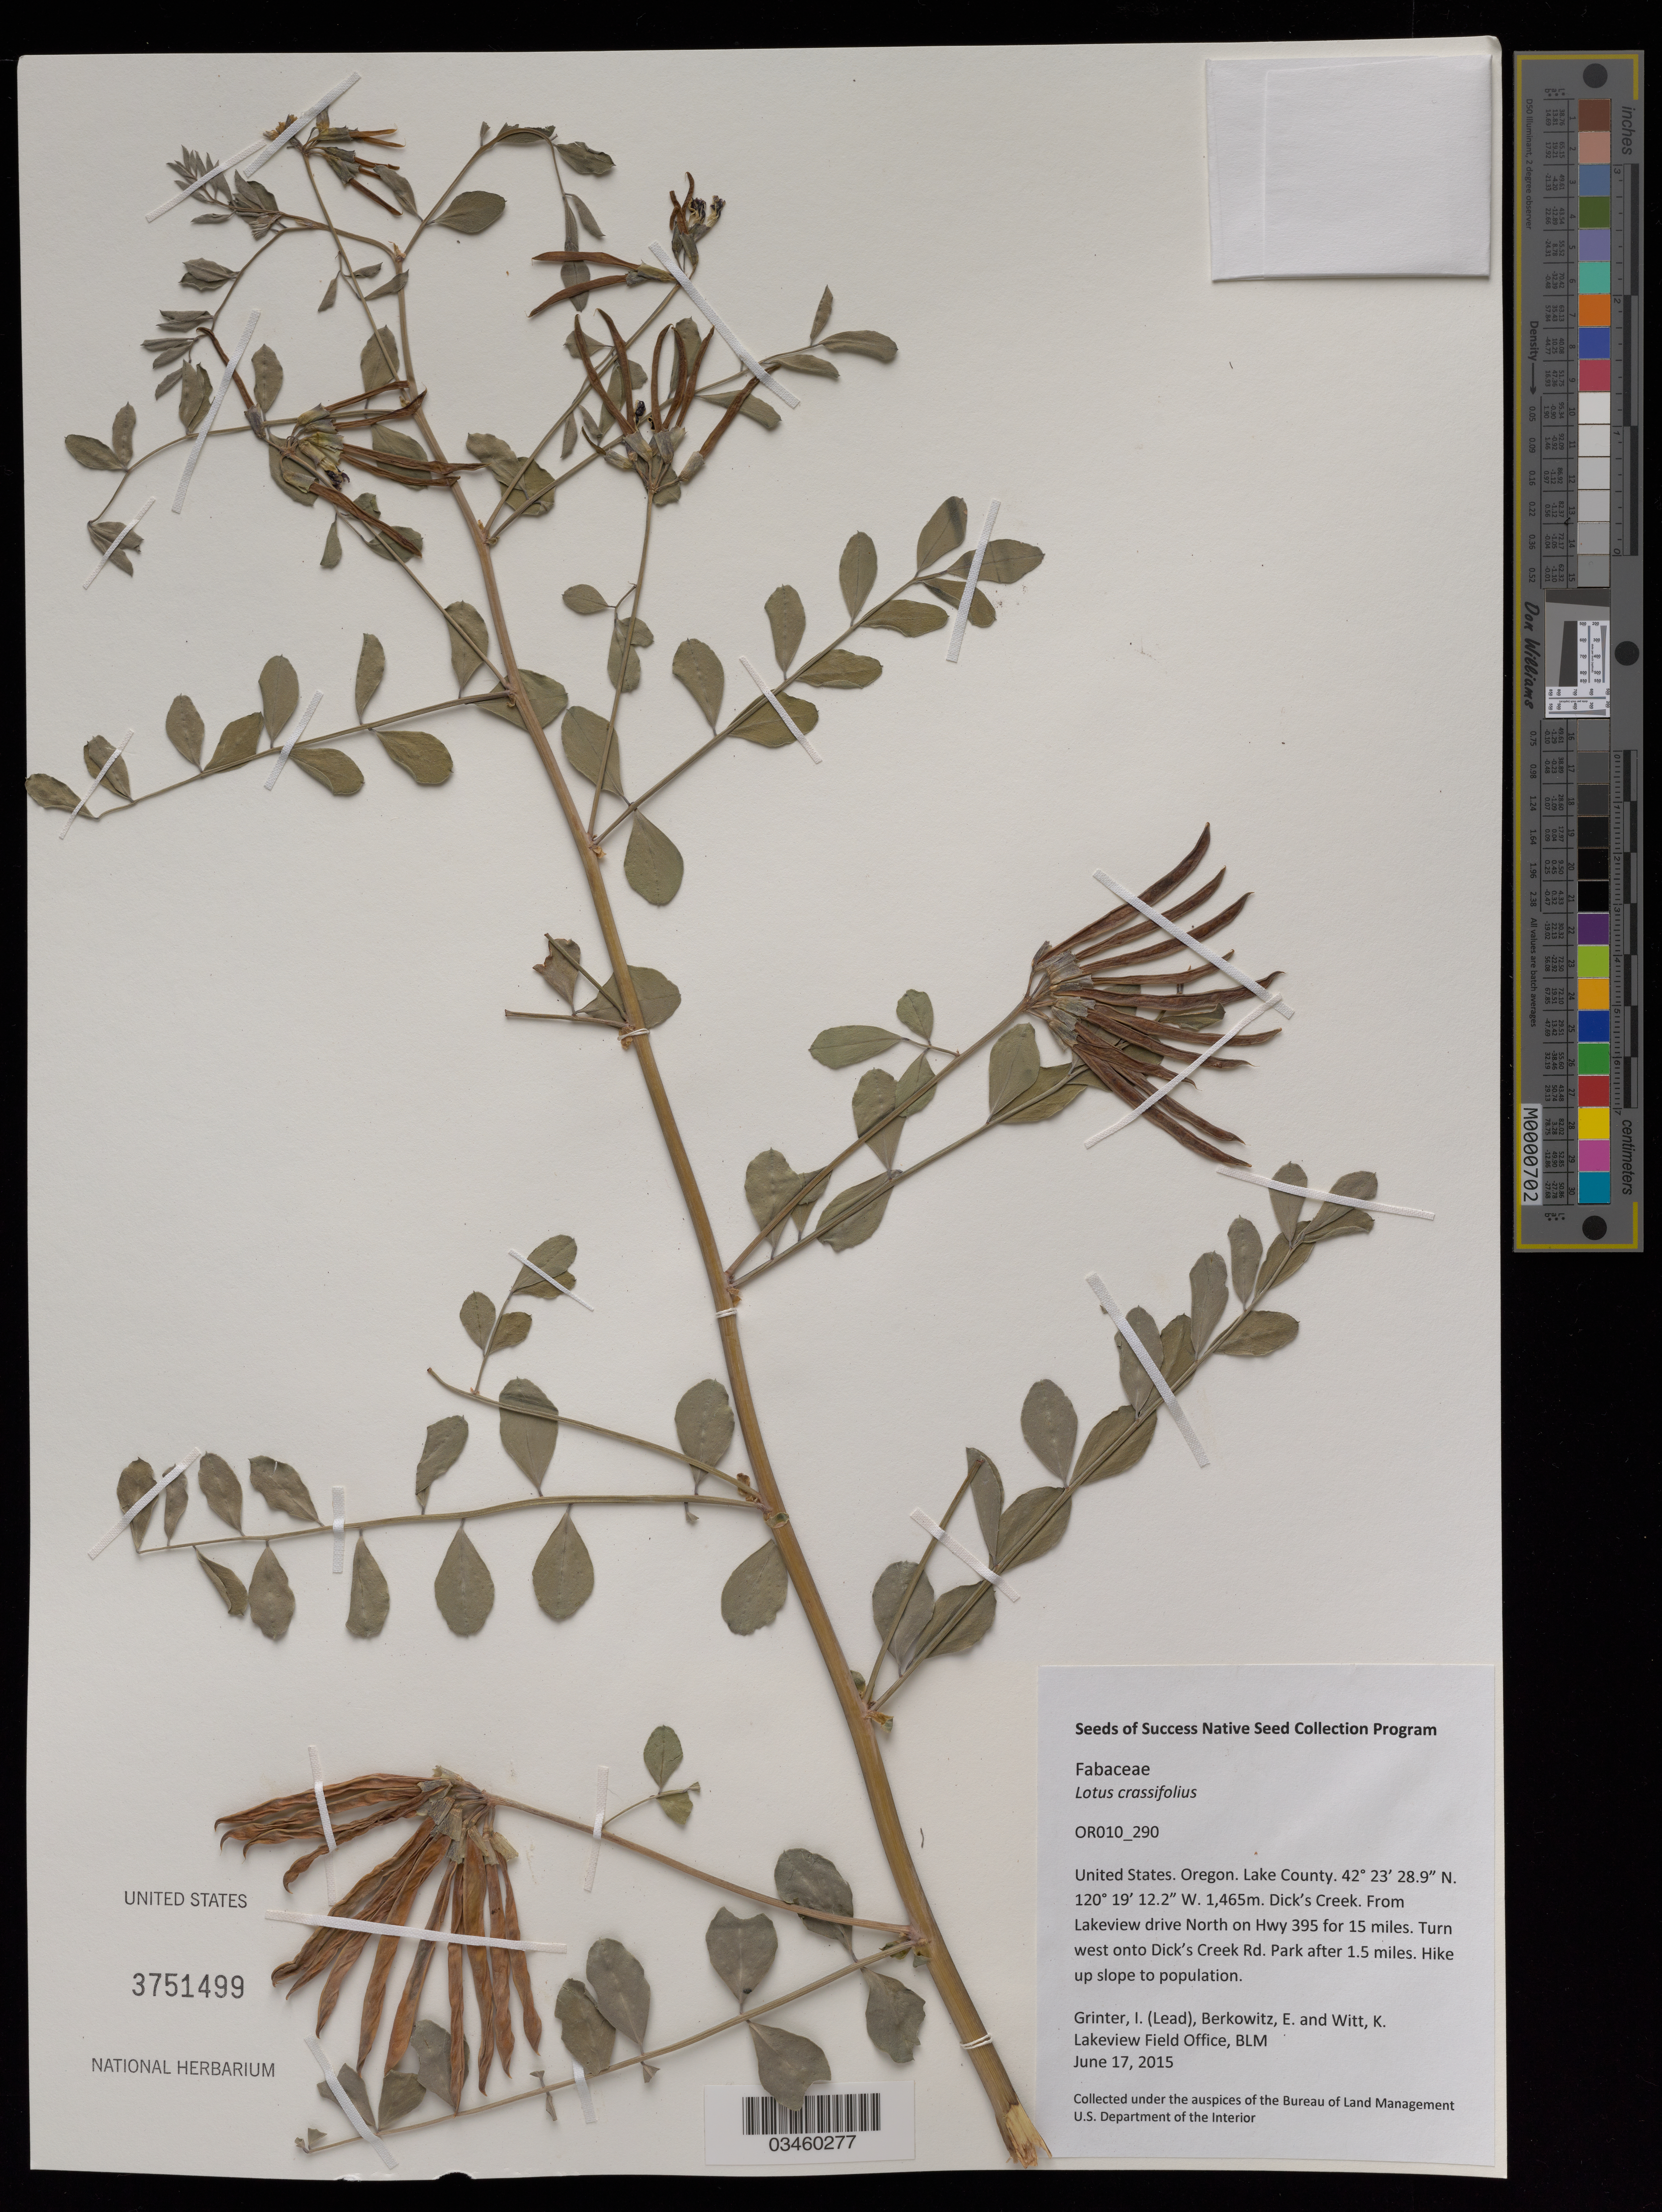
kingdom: Plantae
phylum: Tracheophyta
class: Magnoliopsida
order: Fabales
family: Fabaceae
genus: Lotus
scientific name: Lotus crassifolius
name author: (Benth.) Greene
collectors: I. Grinter, E. Berkowitz & K. Witt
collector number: OR010-290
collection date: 2015-06-17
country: United States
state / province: Oregon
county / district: Lake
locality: Lakeview Resource Area, Dick's Creek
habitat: Mixed ponderosa pine and juniper sandy hillside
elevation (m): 1465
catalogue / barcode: US 3751499